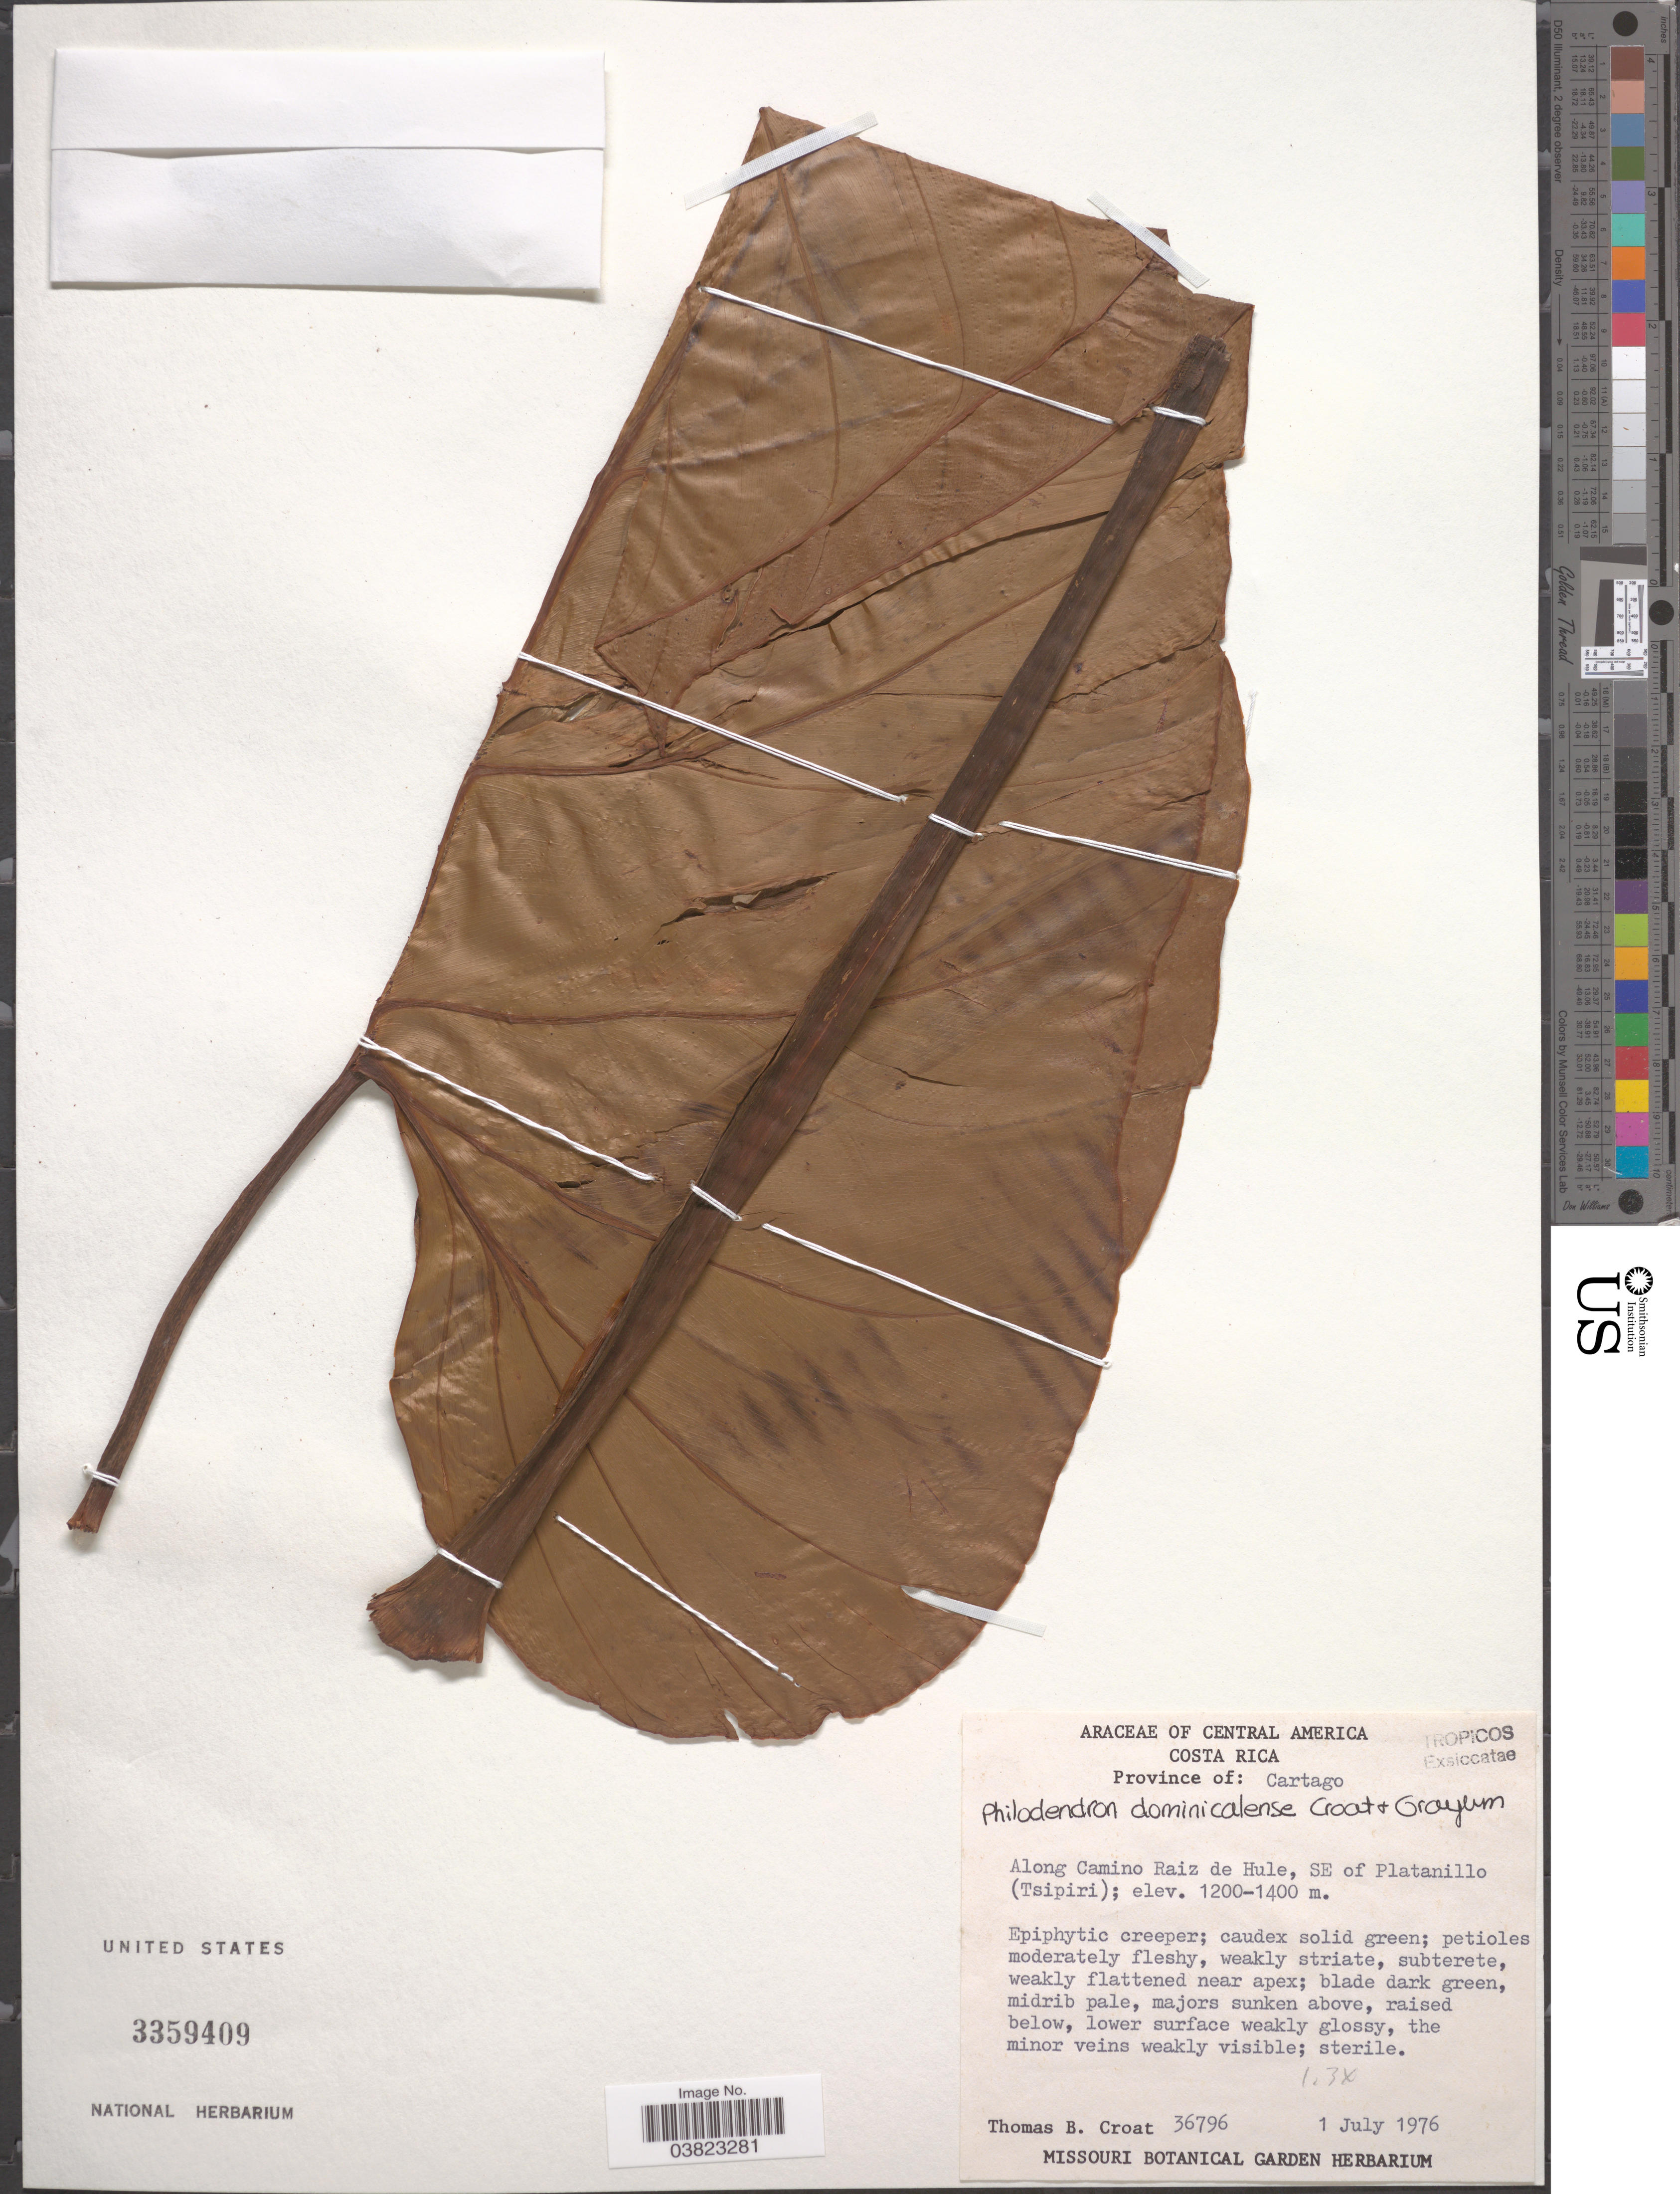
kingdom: Plantae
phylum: Tracheophyta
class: Liliopsida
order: Alismatales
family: Araceae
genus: Philodendron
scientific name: Philodendron dominicalense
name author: Croat & Grayum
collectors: T. B. Croat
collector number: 36796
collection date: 1976-07-01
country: Costa Rica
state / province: Cartago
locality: Along Camino Raiz de Hule, SE of Platanillo (Tsipiri).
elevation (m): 1200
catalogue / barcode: US 3359409